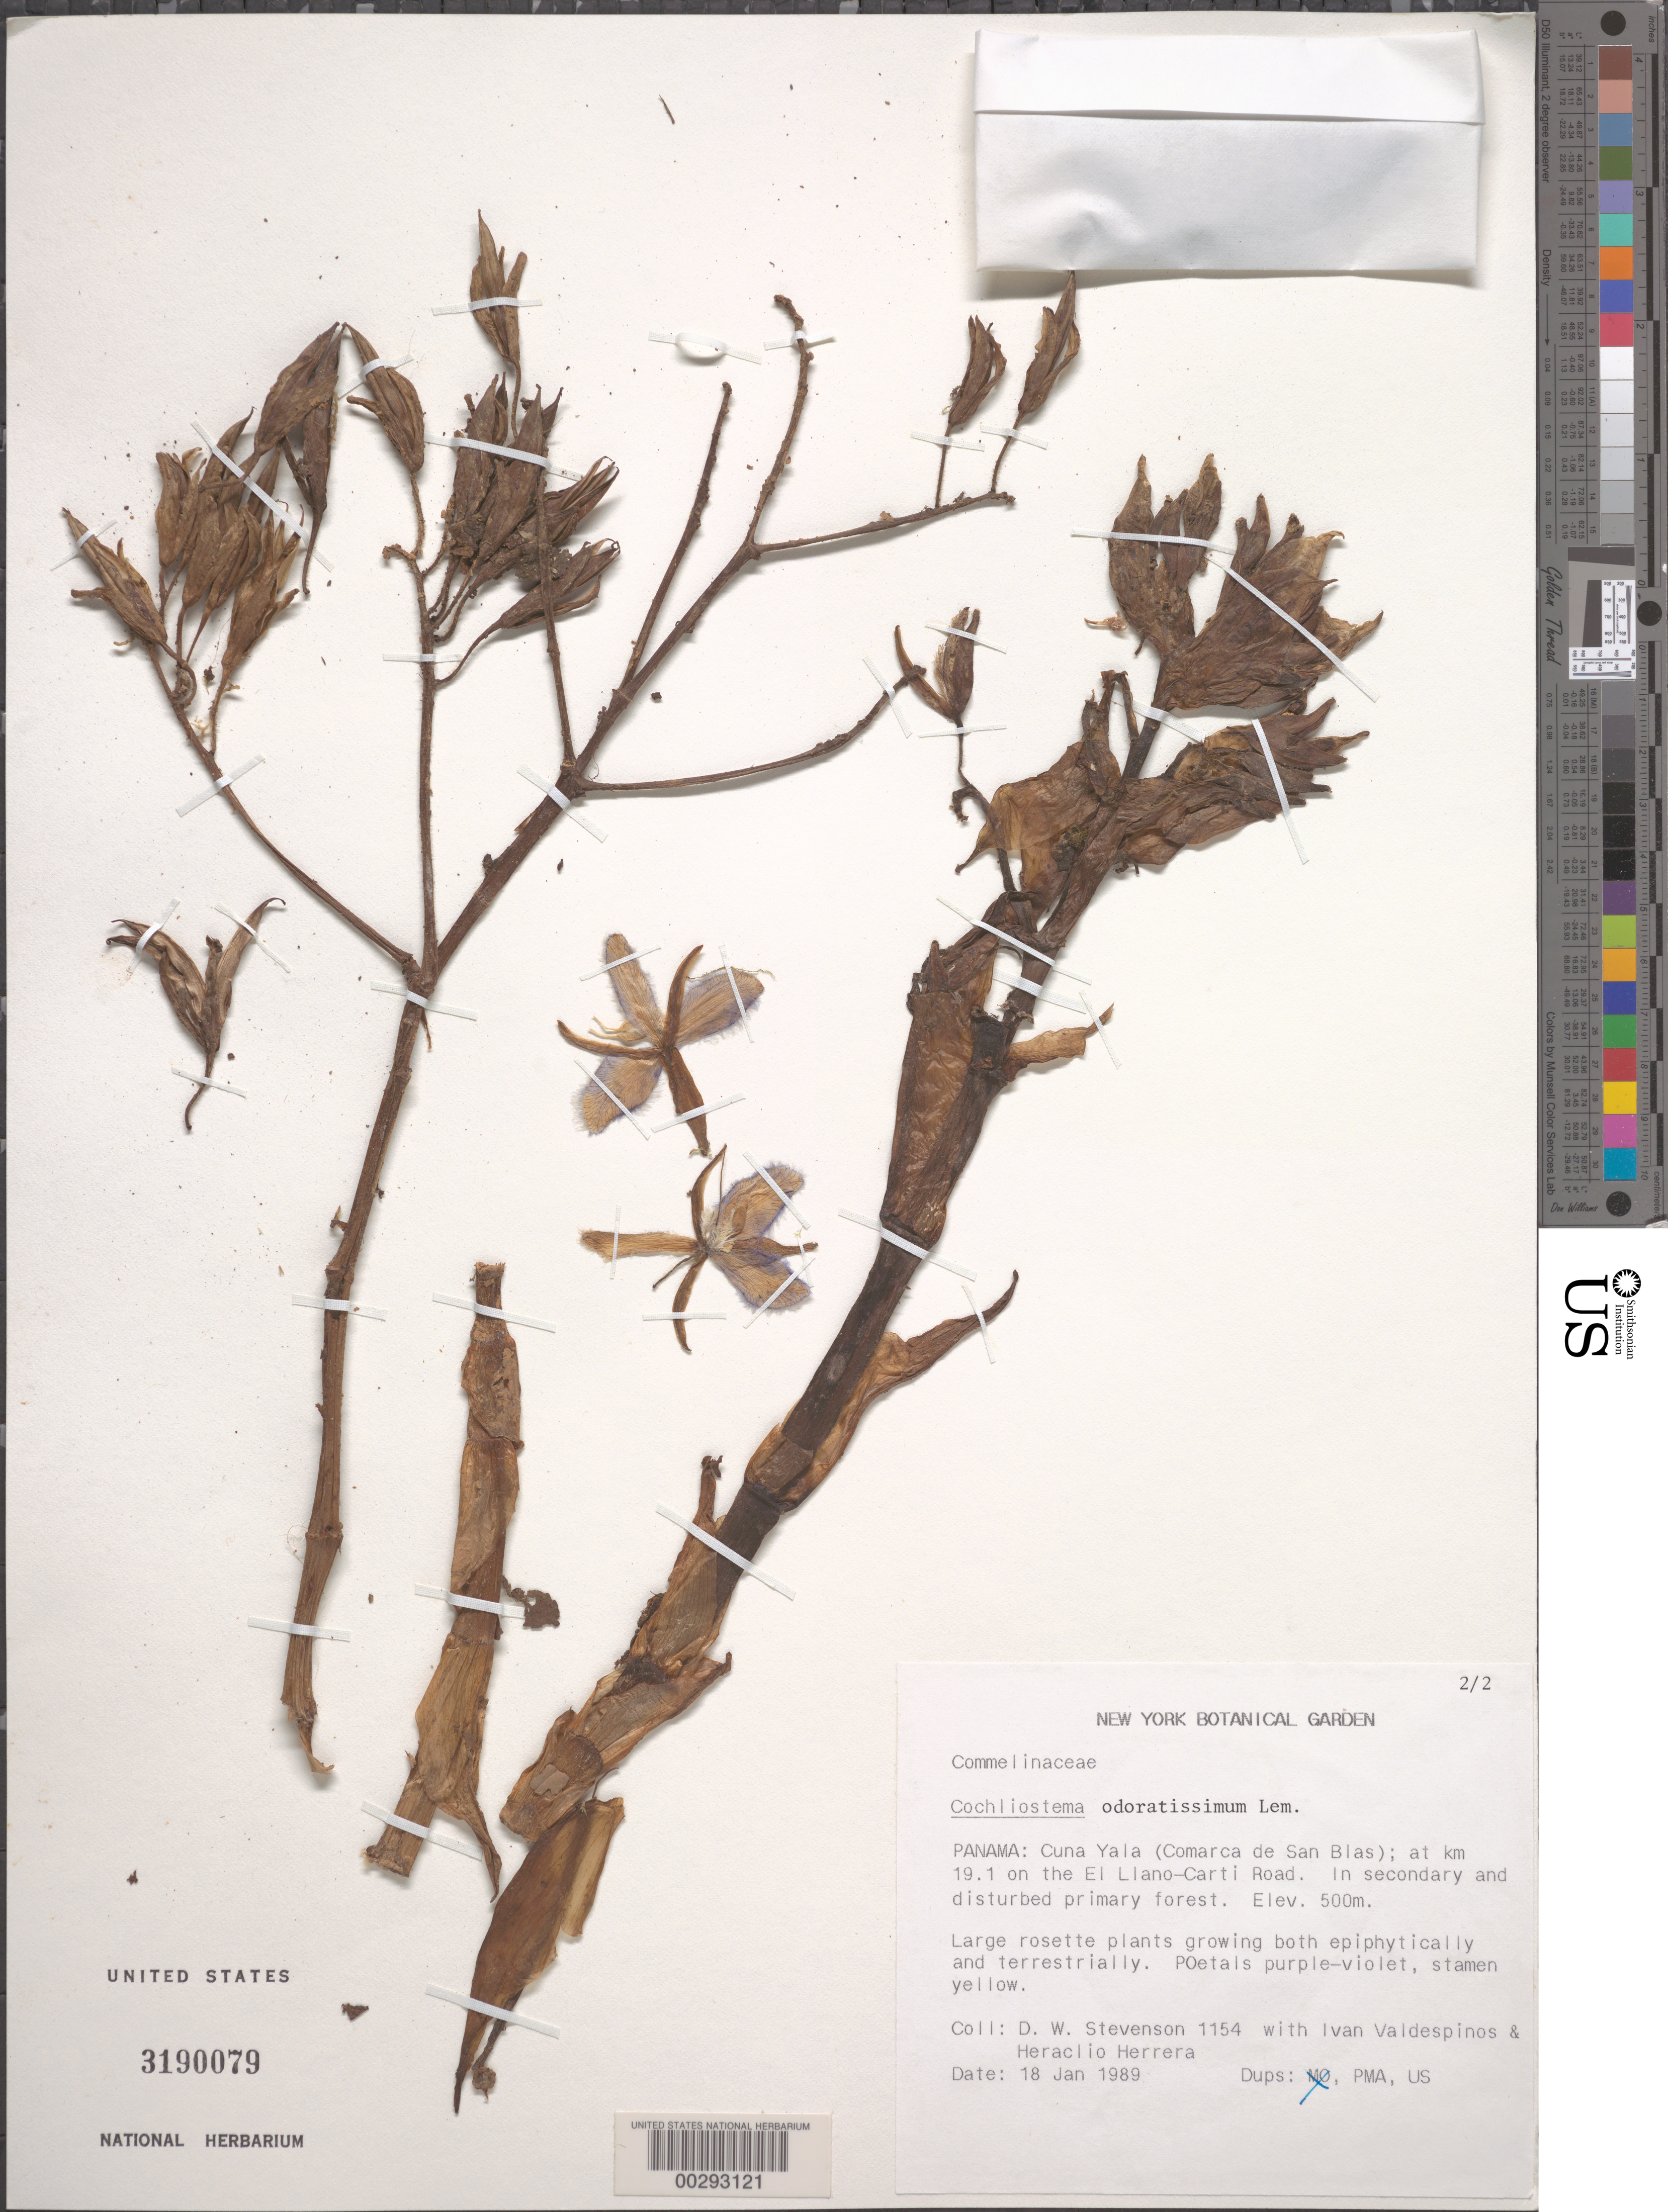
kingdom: Plantae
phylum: Tracheophyta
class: Liliopsida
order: Commelinales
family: Commelinaceae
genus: Cochliostema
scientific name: Cochliostema odoratissimum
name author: Lem.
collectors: D. W. Stevenson, I. A. Valdespino & H. Herrera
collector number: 1154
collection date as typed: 18 Jan 1989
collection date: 1989-01-18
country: Panama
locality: Cuna Yala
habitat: In secondary and disturbed primary forest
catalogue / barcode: US 3190079